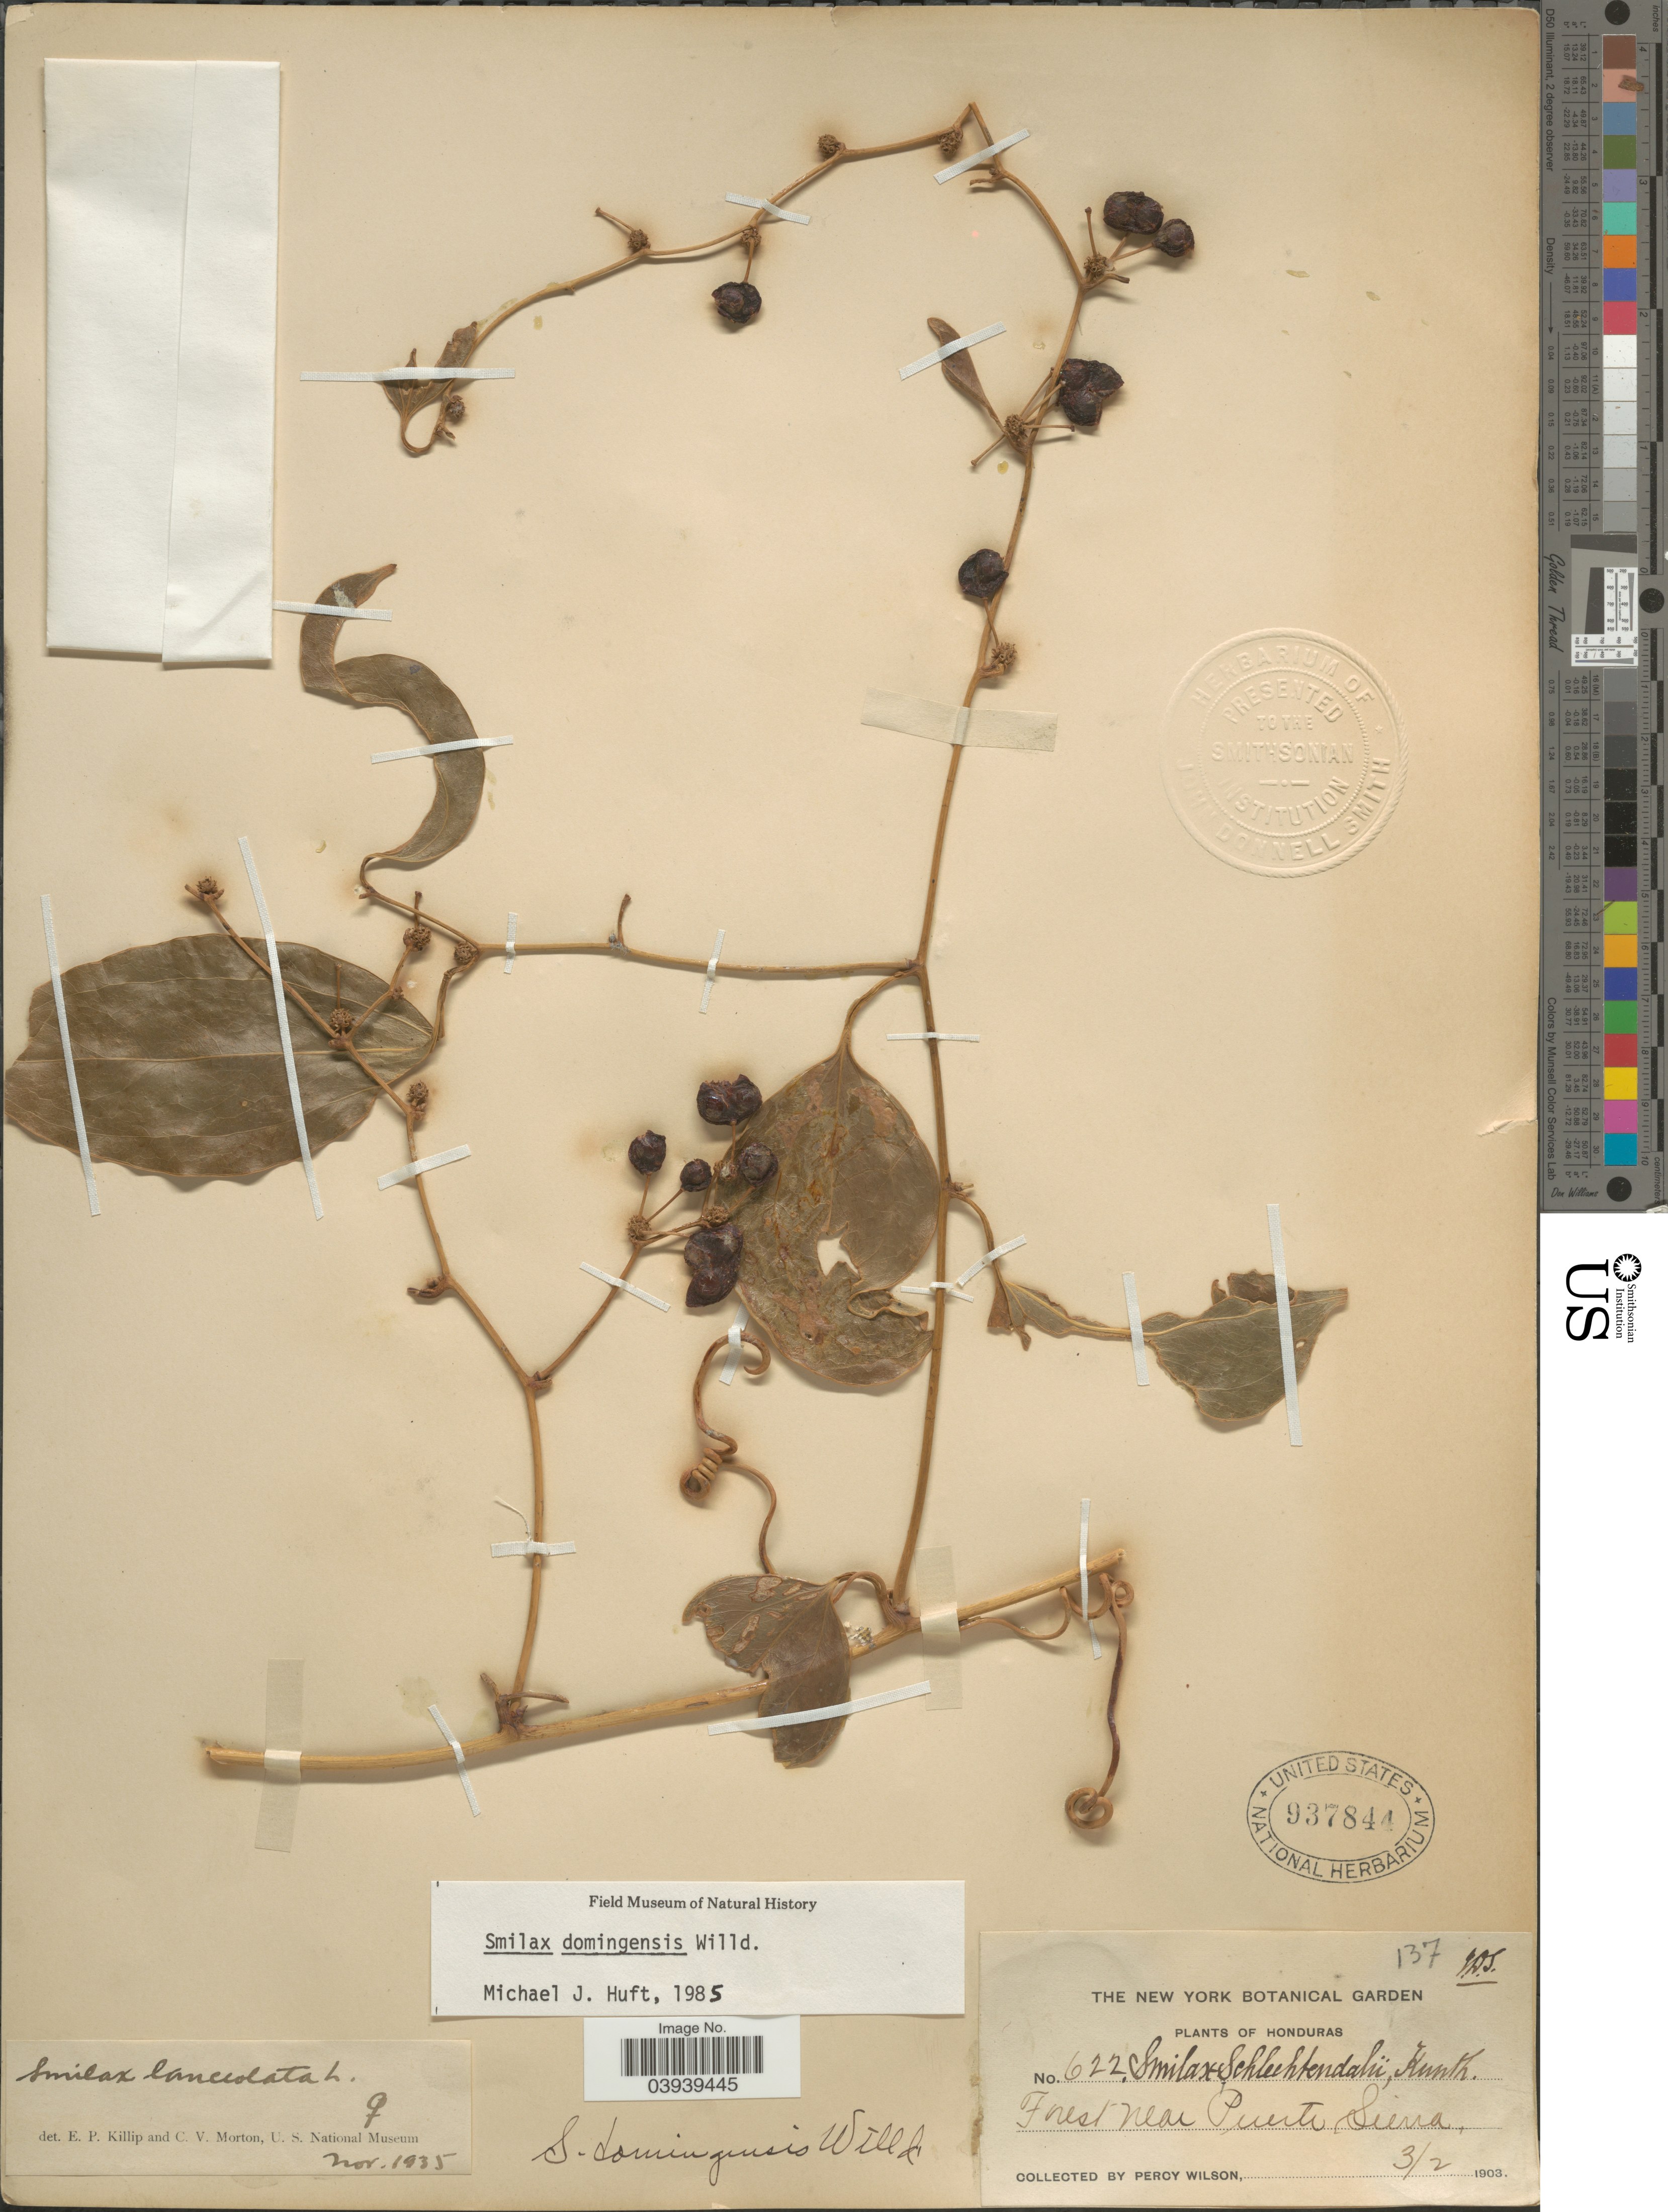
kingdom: Plantae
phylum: Tracheophyta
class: Liliopsida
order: Liliales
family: Smilacaceae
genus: Smilax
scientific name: Smilax domingensis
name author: Willd.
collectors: P. Wilson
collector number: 622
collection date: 1903-02-03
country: Honduras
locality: Forest near Puerto Sierra.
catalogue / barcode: US 937844